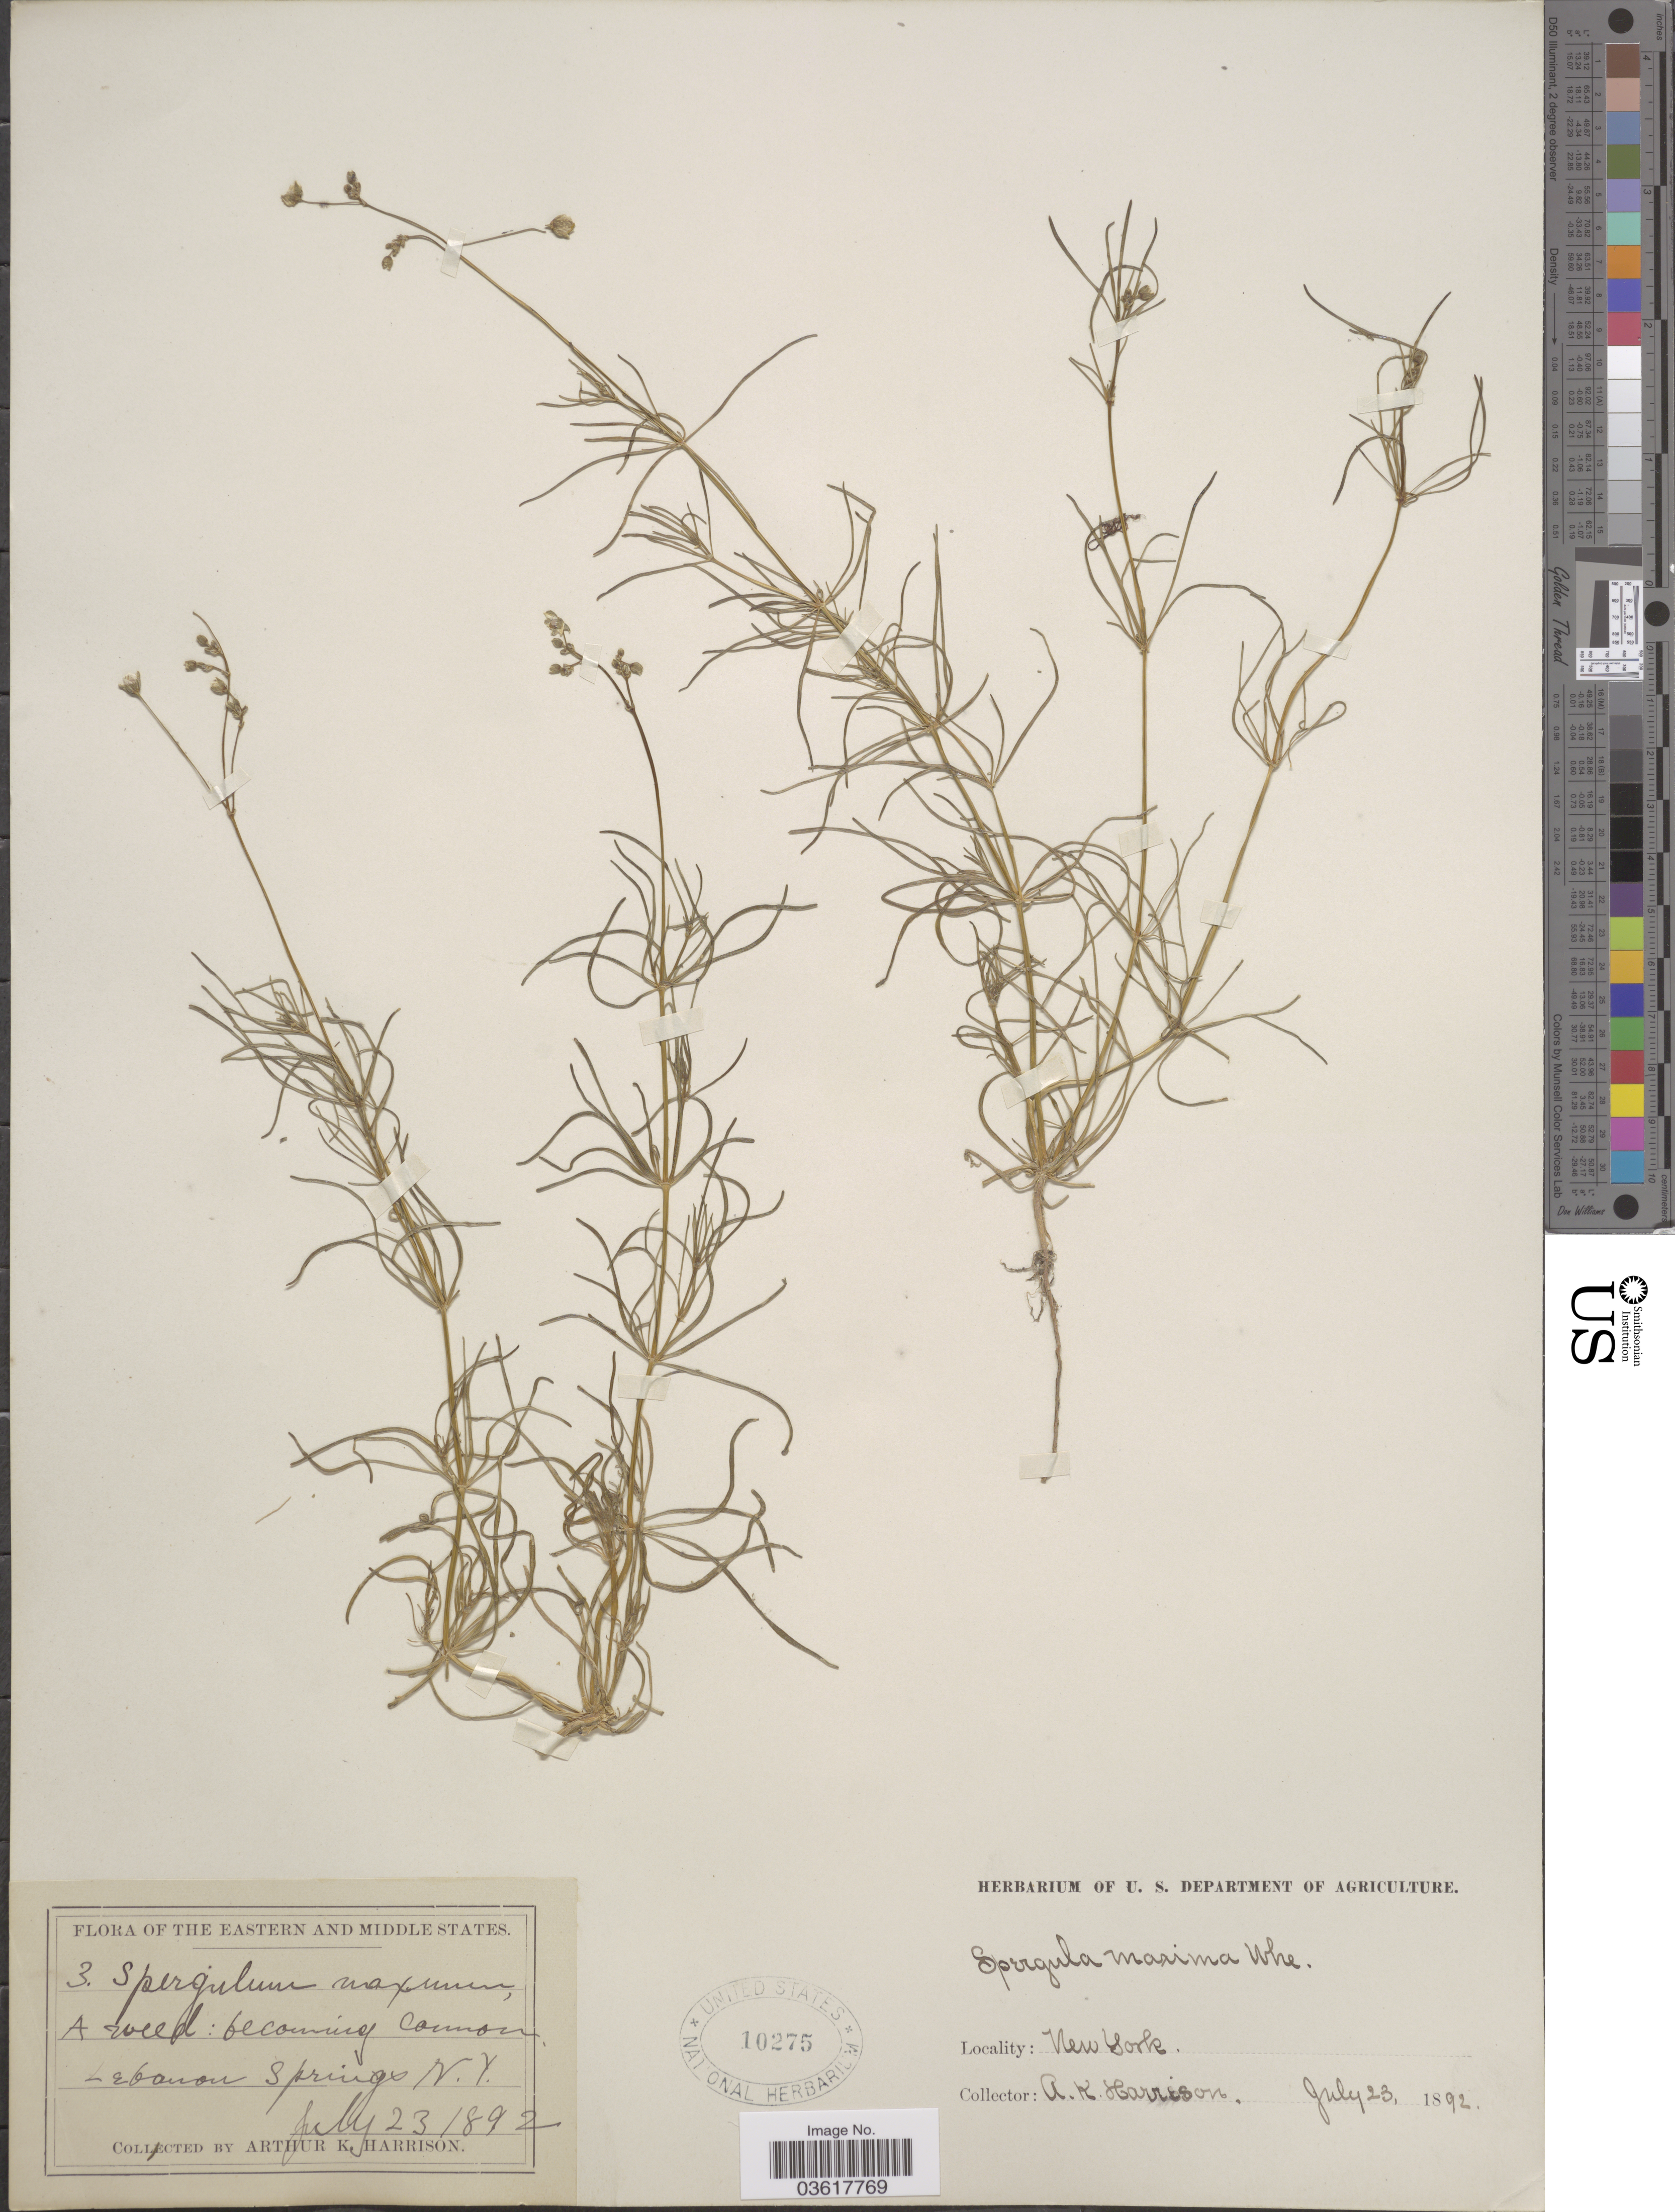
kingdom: Plantae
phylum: Tracheophyta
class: Magnoliopsida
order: Caryophyllales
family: Caryophyllaceae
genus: Spergula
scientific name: Spergula arvensis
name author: L.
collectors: A. K. Harrison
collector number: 3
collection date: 1892-07-23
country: United States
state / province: New York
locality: Eastern and Middle States. Lebanon Springs.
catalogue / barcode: US 10275